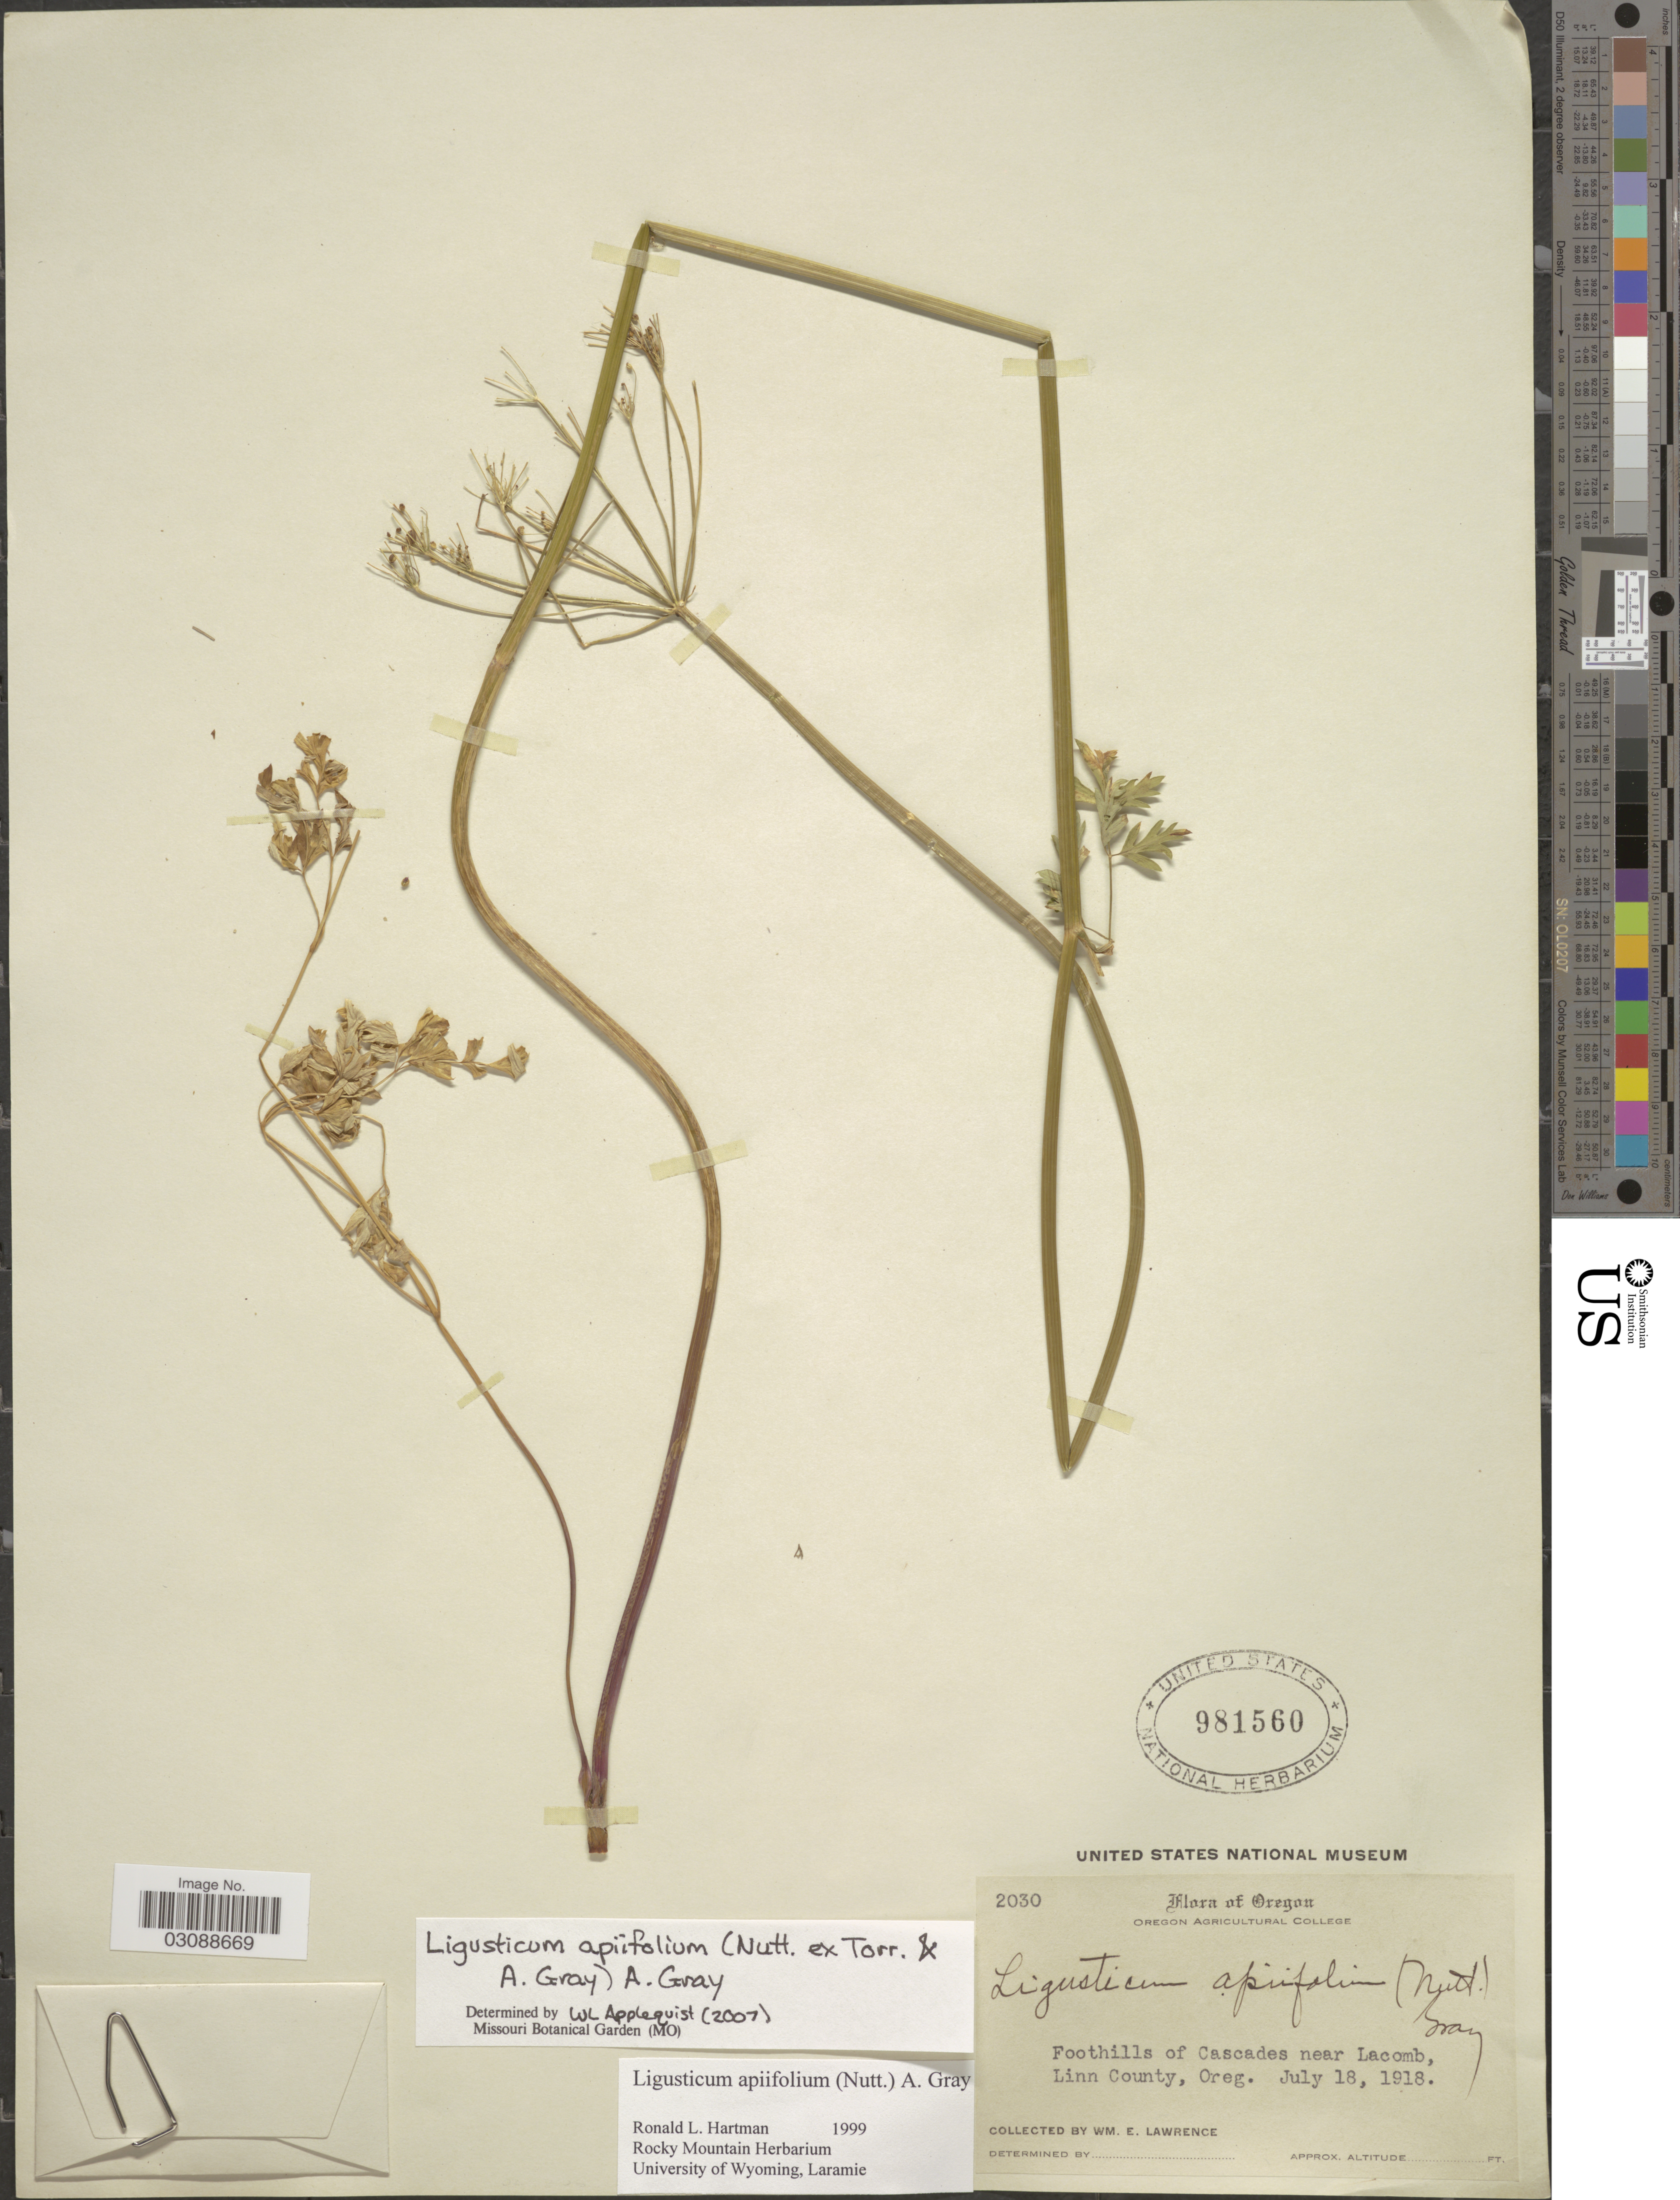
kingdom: Plantae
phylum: Tracheophyta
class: Magnoliopsida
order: Apiales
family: Apiaceae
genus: Ligusticum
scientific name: Ligusticum apiifolium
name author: (Nutt. ex Torr. & A. Gray) A. Gray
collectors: W. Lawrence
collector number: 2030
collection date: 1918-07-18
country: United States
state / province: Oregon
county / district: Linn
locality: Foothills of Cascades near Lacomb, Linn County.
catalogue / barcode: US 981560